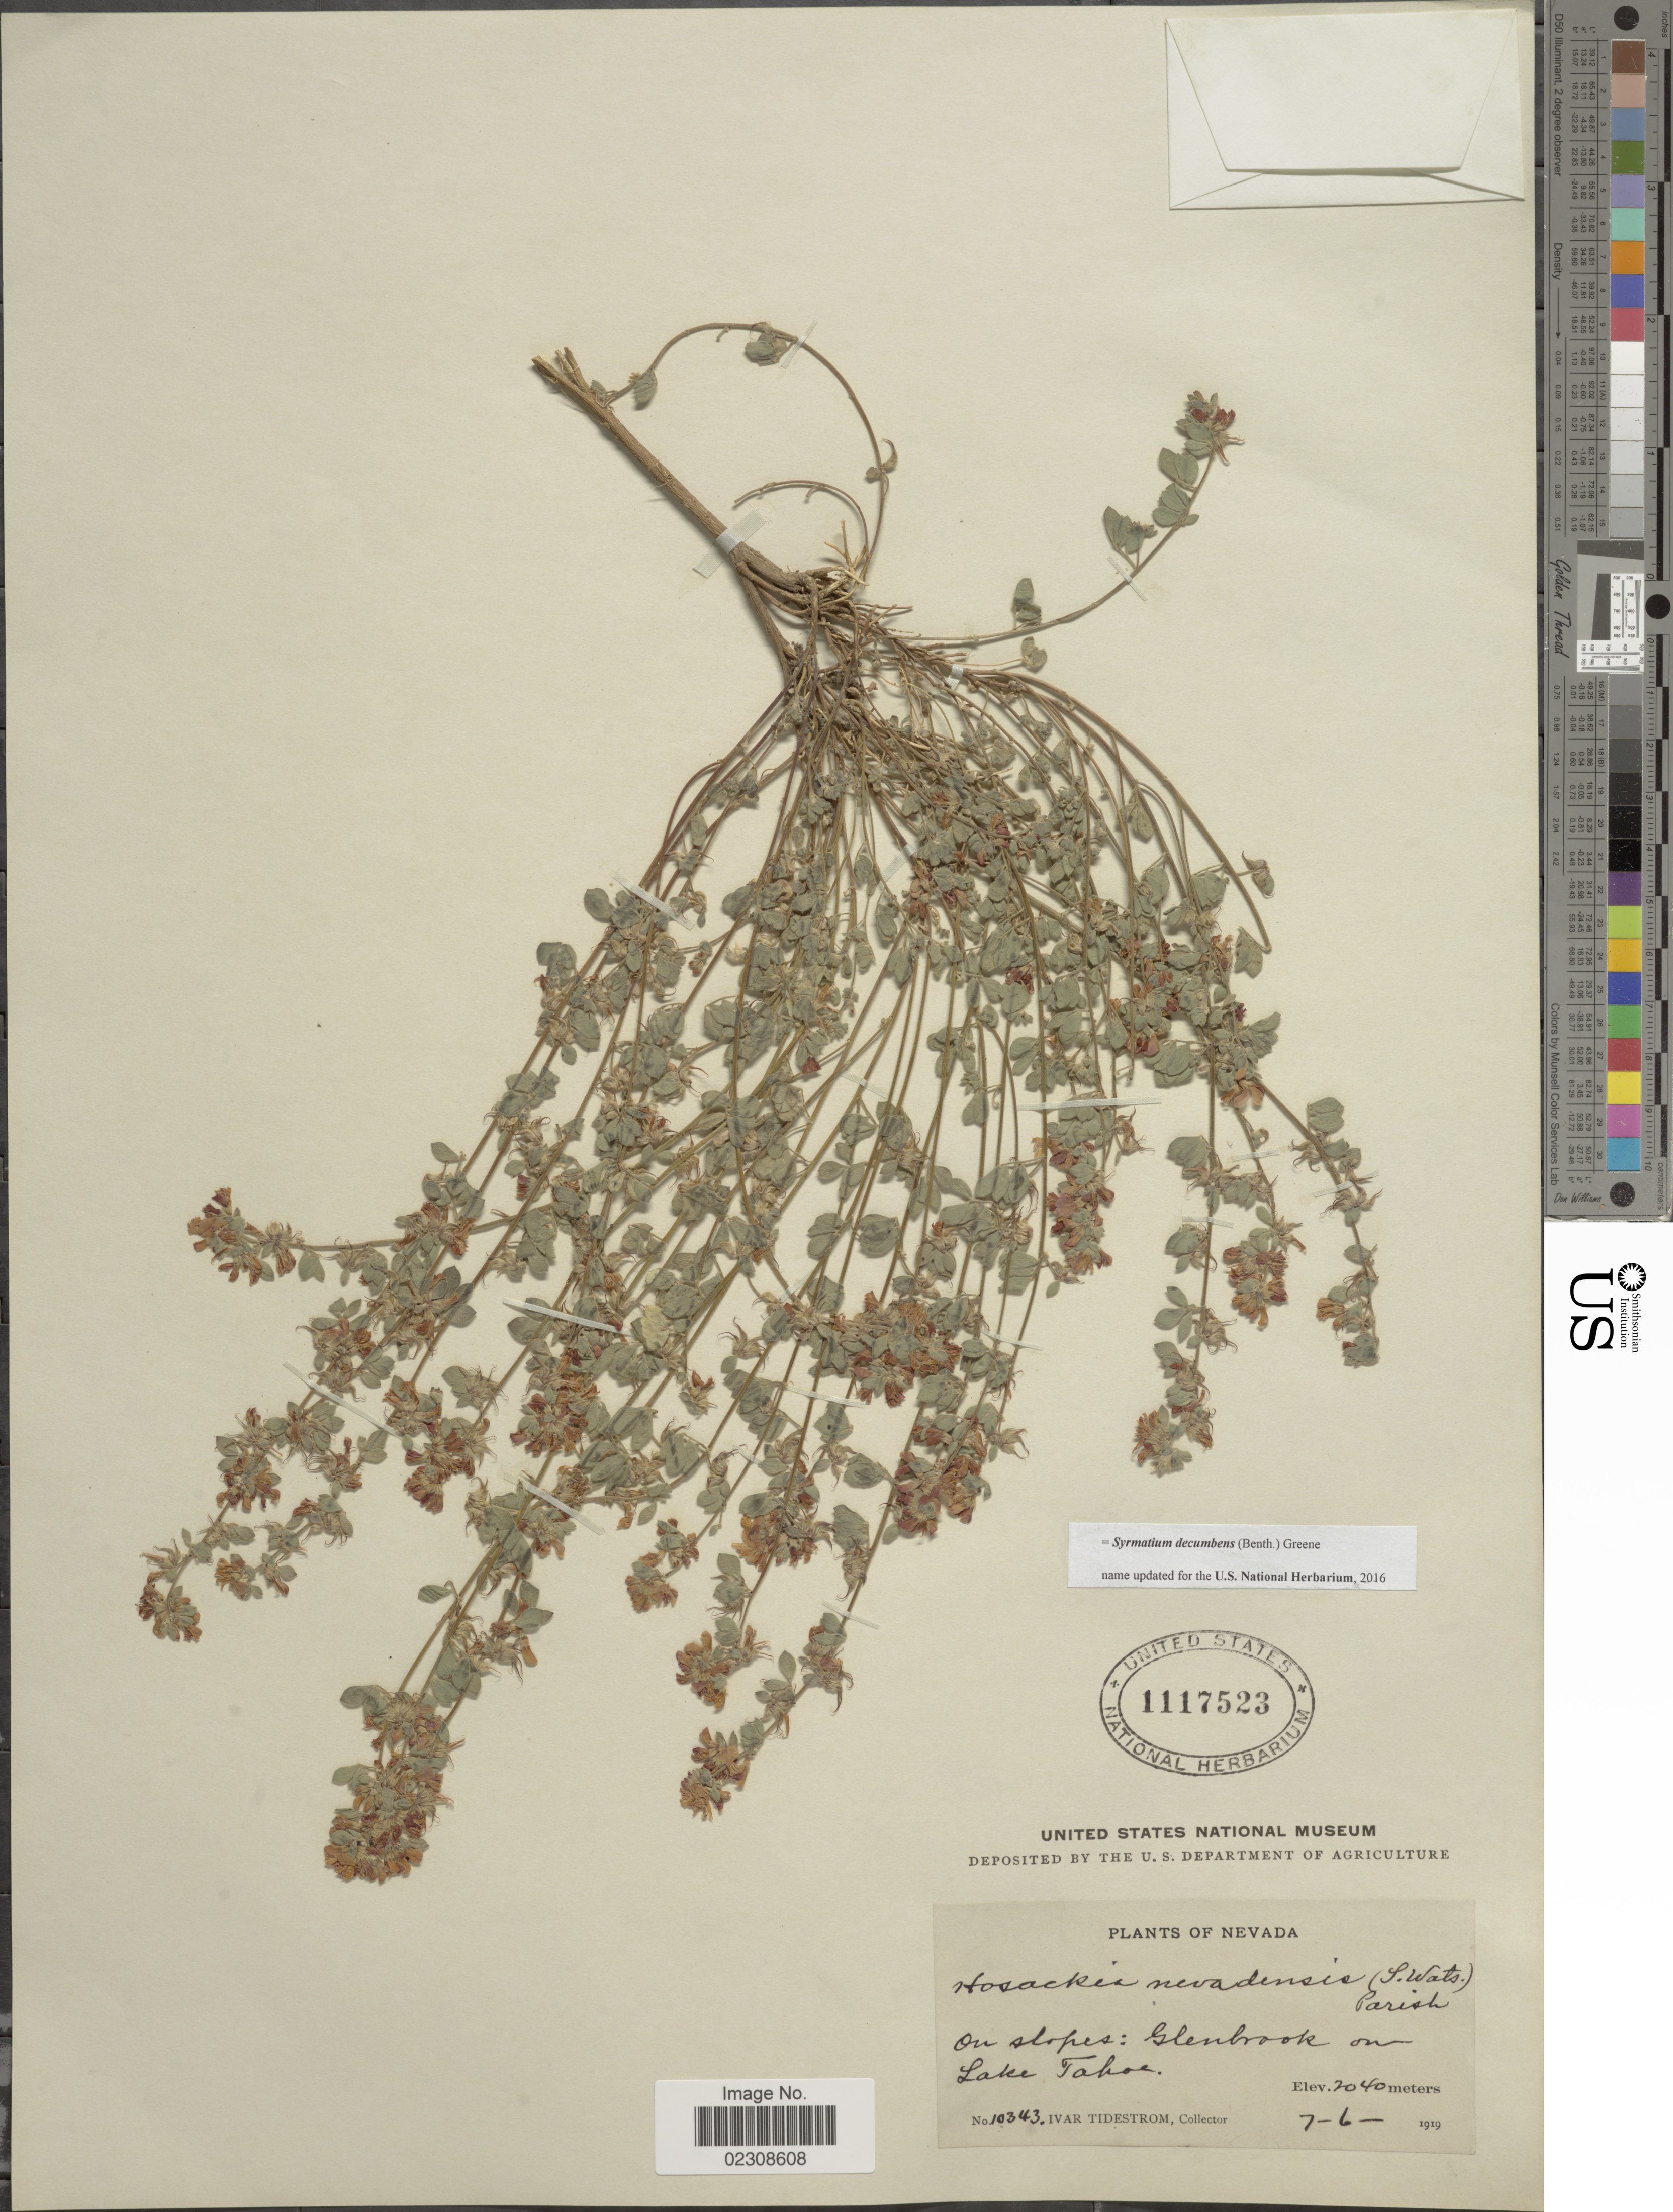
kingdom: Plantae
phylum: Tracheophyta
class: Magnoliopsida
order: Fabales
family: Fabaceae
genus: Syrmatium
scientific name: Syrmatium decumbens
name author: (Benth.) Greene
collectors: I. F. Tidestrom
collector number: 10343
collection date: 1919-07-06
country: United States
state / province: Nevada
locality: On slopes: Glenbrook on Lake Tahoe.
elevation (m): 2040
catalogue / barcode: US 1117523